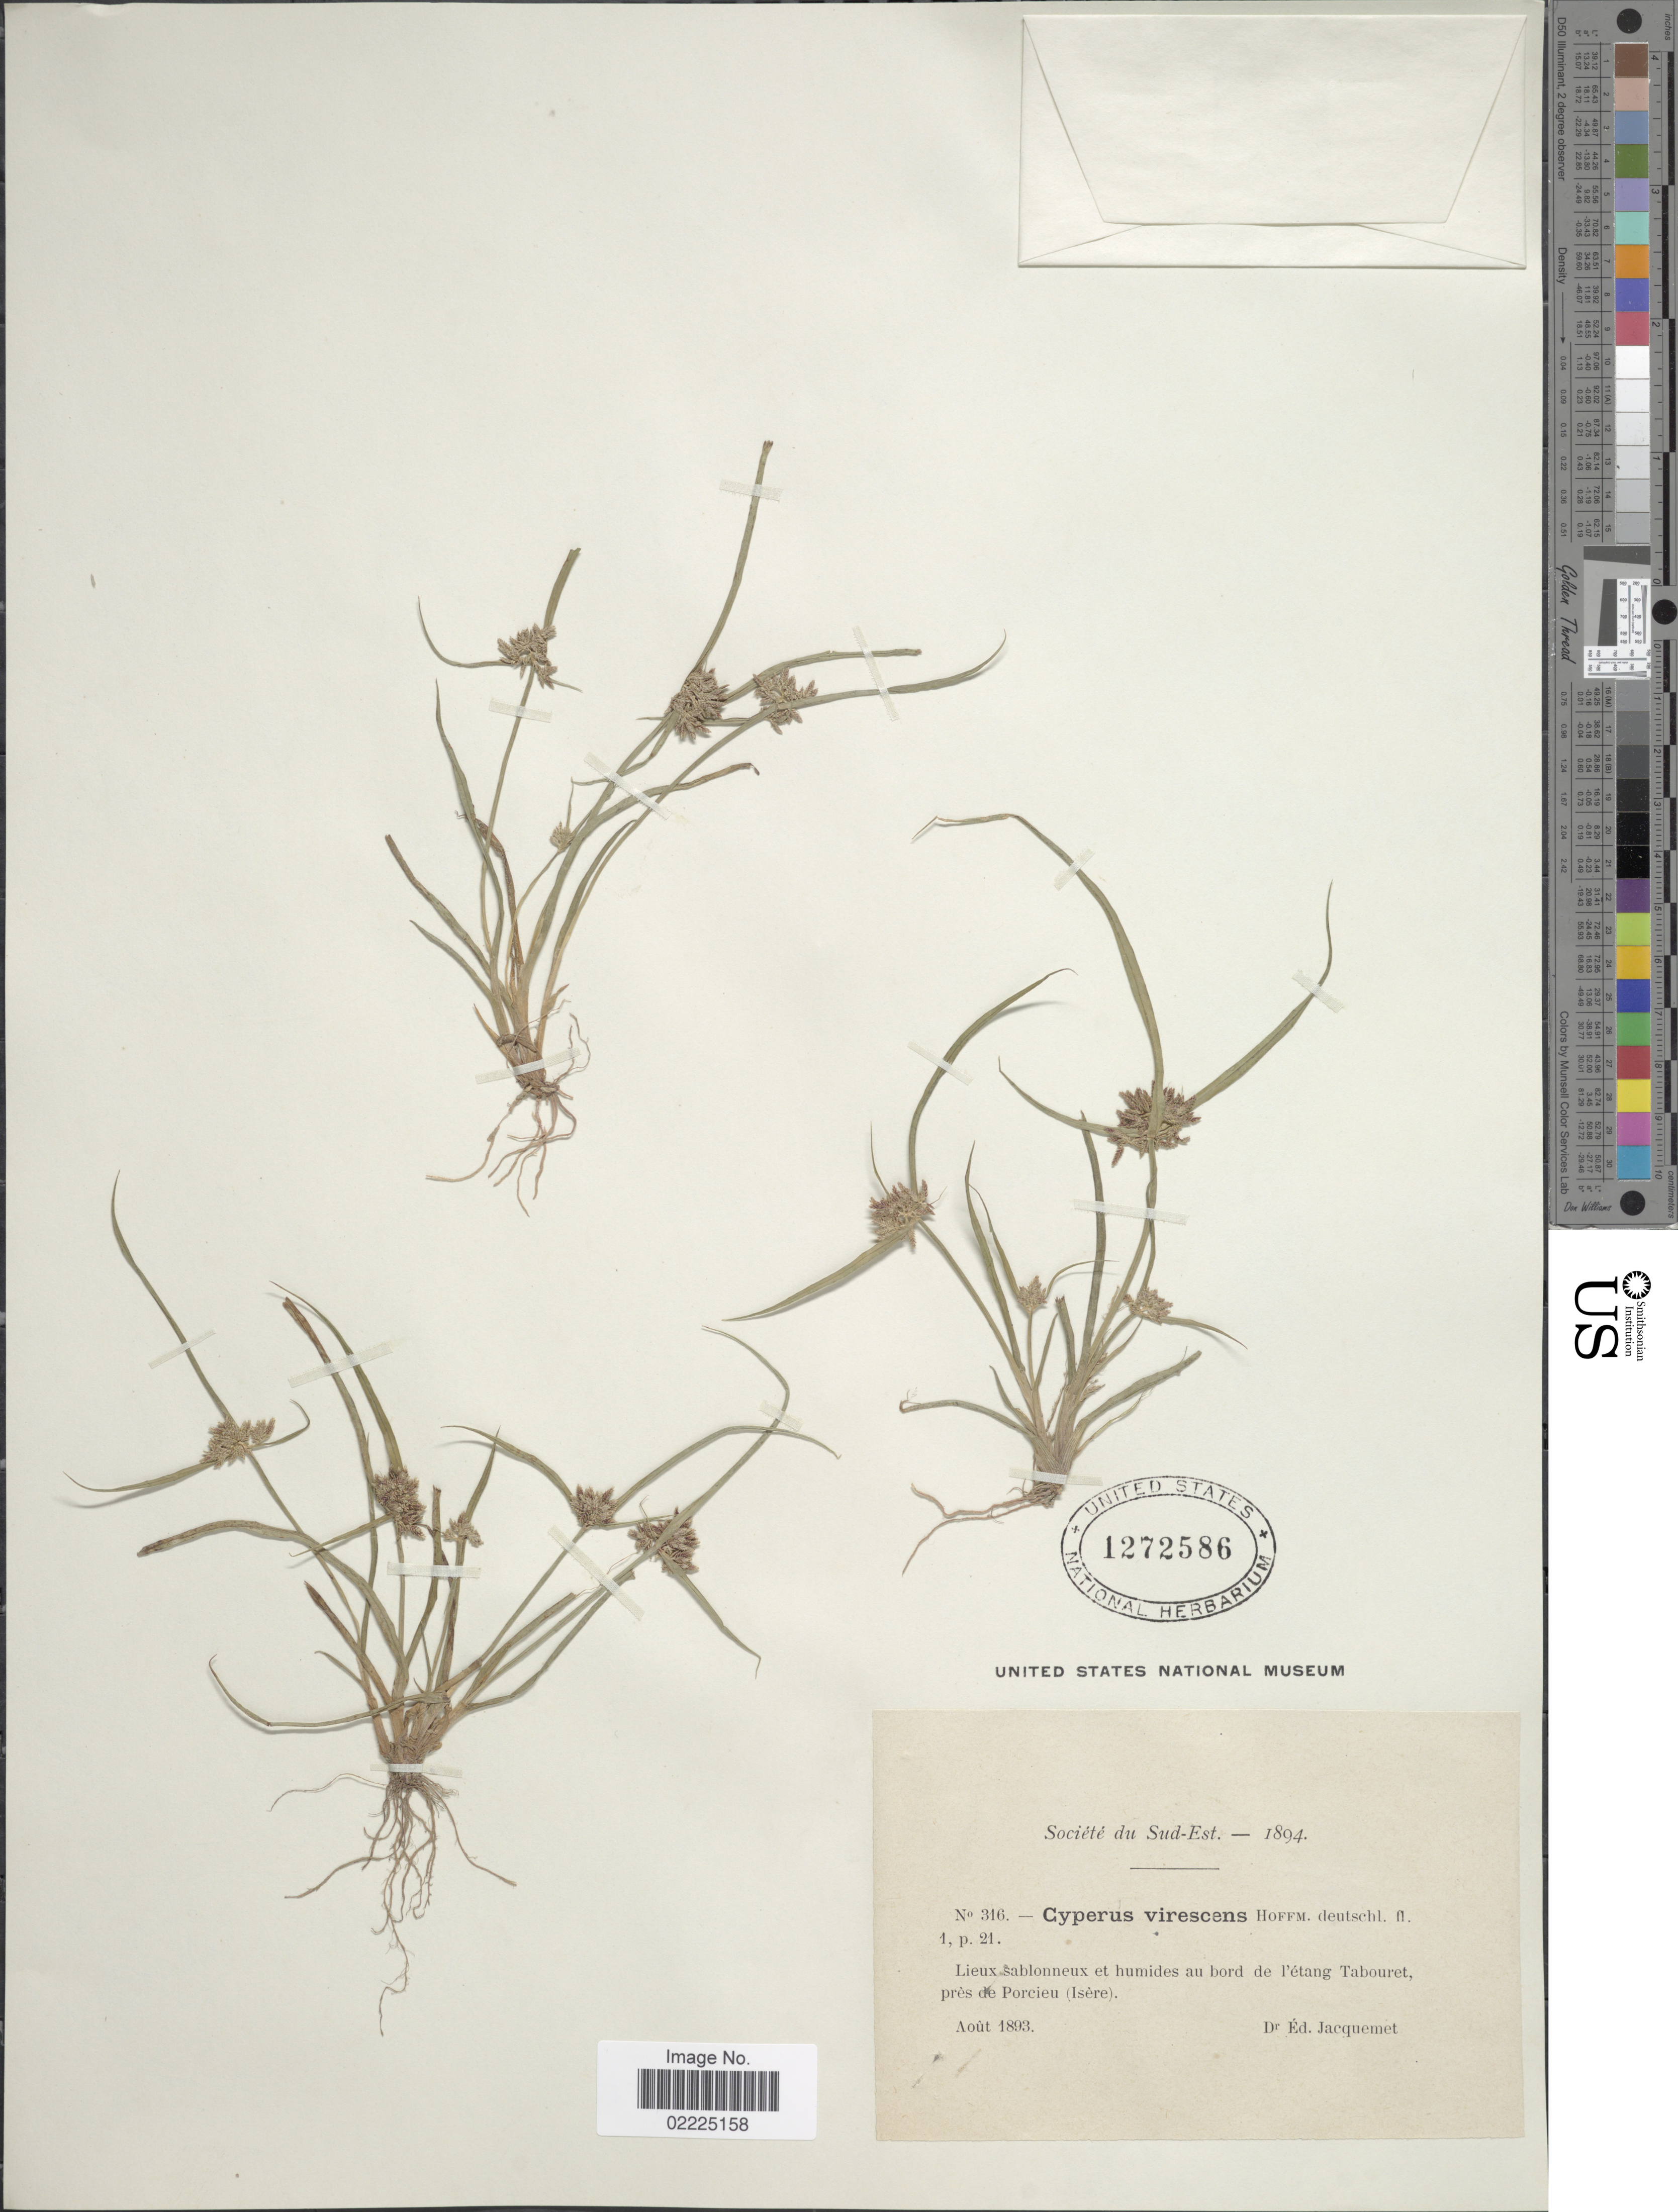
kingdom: Plantae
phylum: Tracheophyta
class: Liliopsida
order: Poales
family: Cyperaceae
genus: Cyperus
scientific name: Cyperus fuscus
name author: L.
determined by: Strong, Mark T., (BOT), Smithsonian Institution - National Museum of Natural History (UNITED STATES)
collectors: E. Jacquemet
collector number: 316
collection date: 1893-08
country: France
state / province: Auvergne-Rhône-Alpes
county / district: Isère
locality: Societe du Sud-Est, Lieux sablonneux et humides au bord de l'etang Tabouret, pres de Porcieu (Isere)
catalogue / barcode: US 1272586